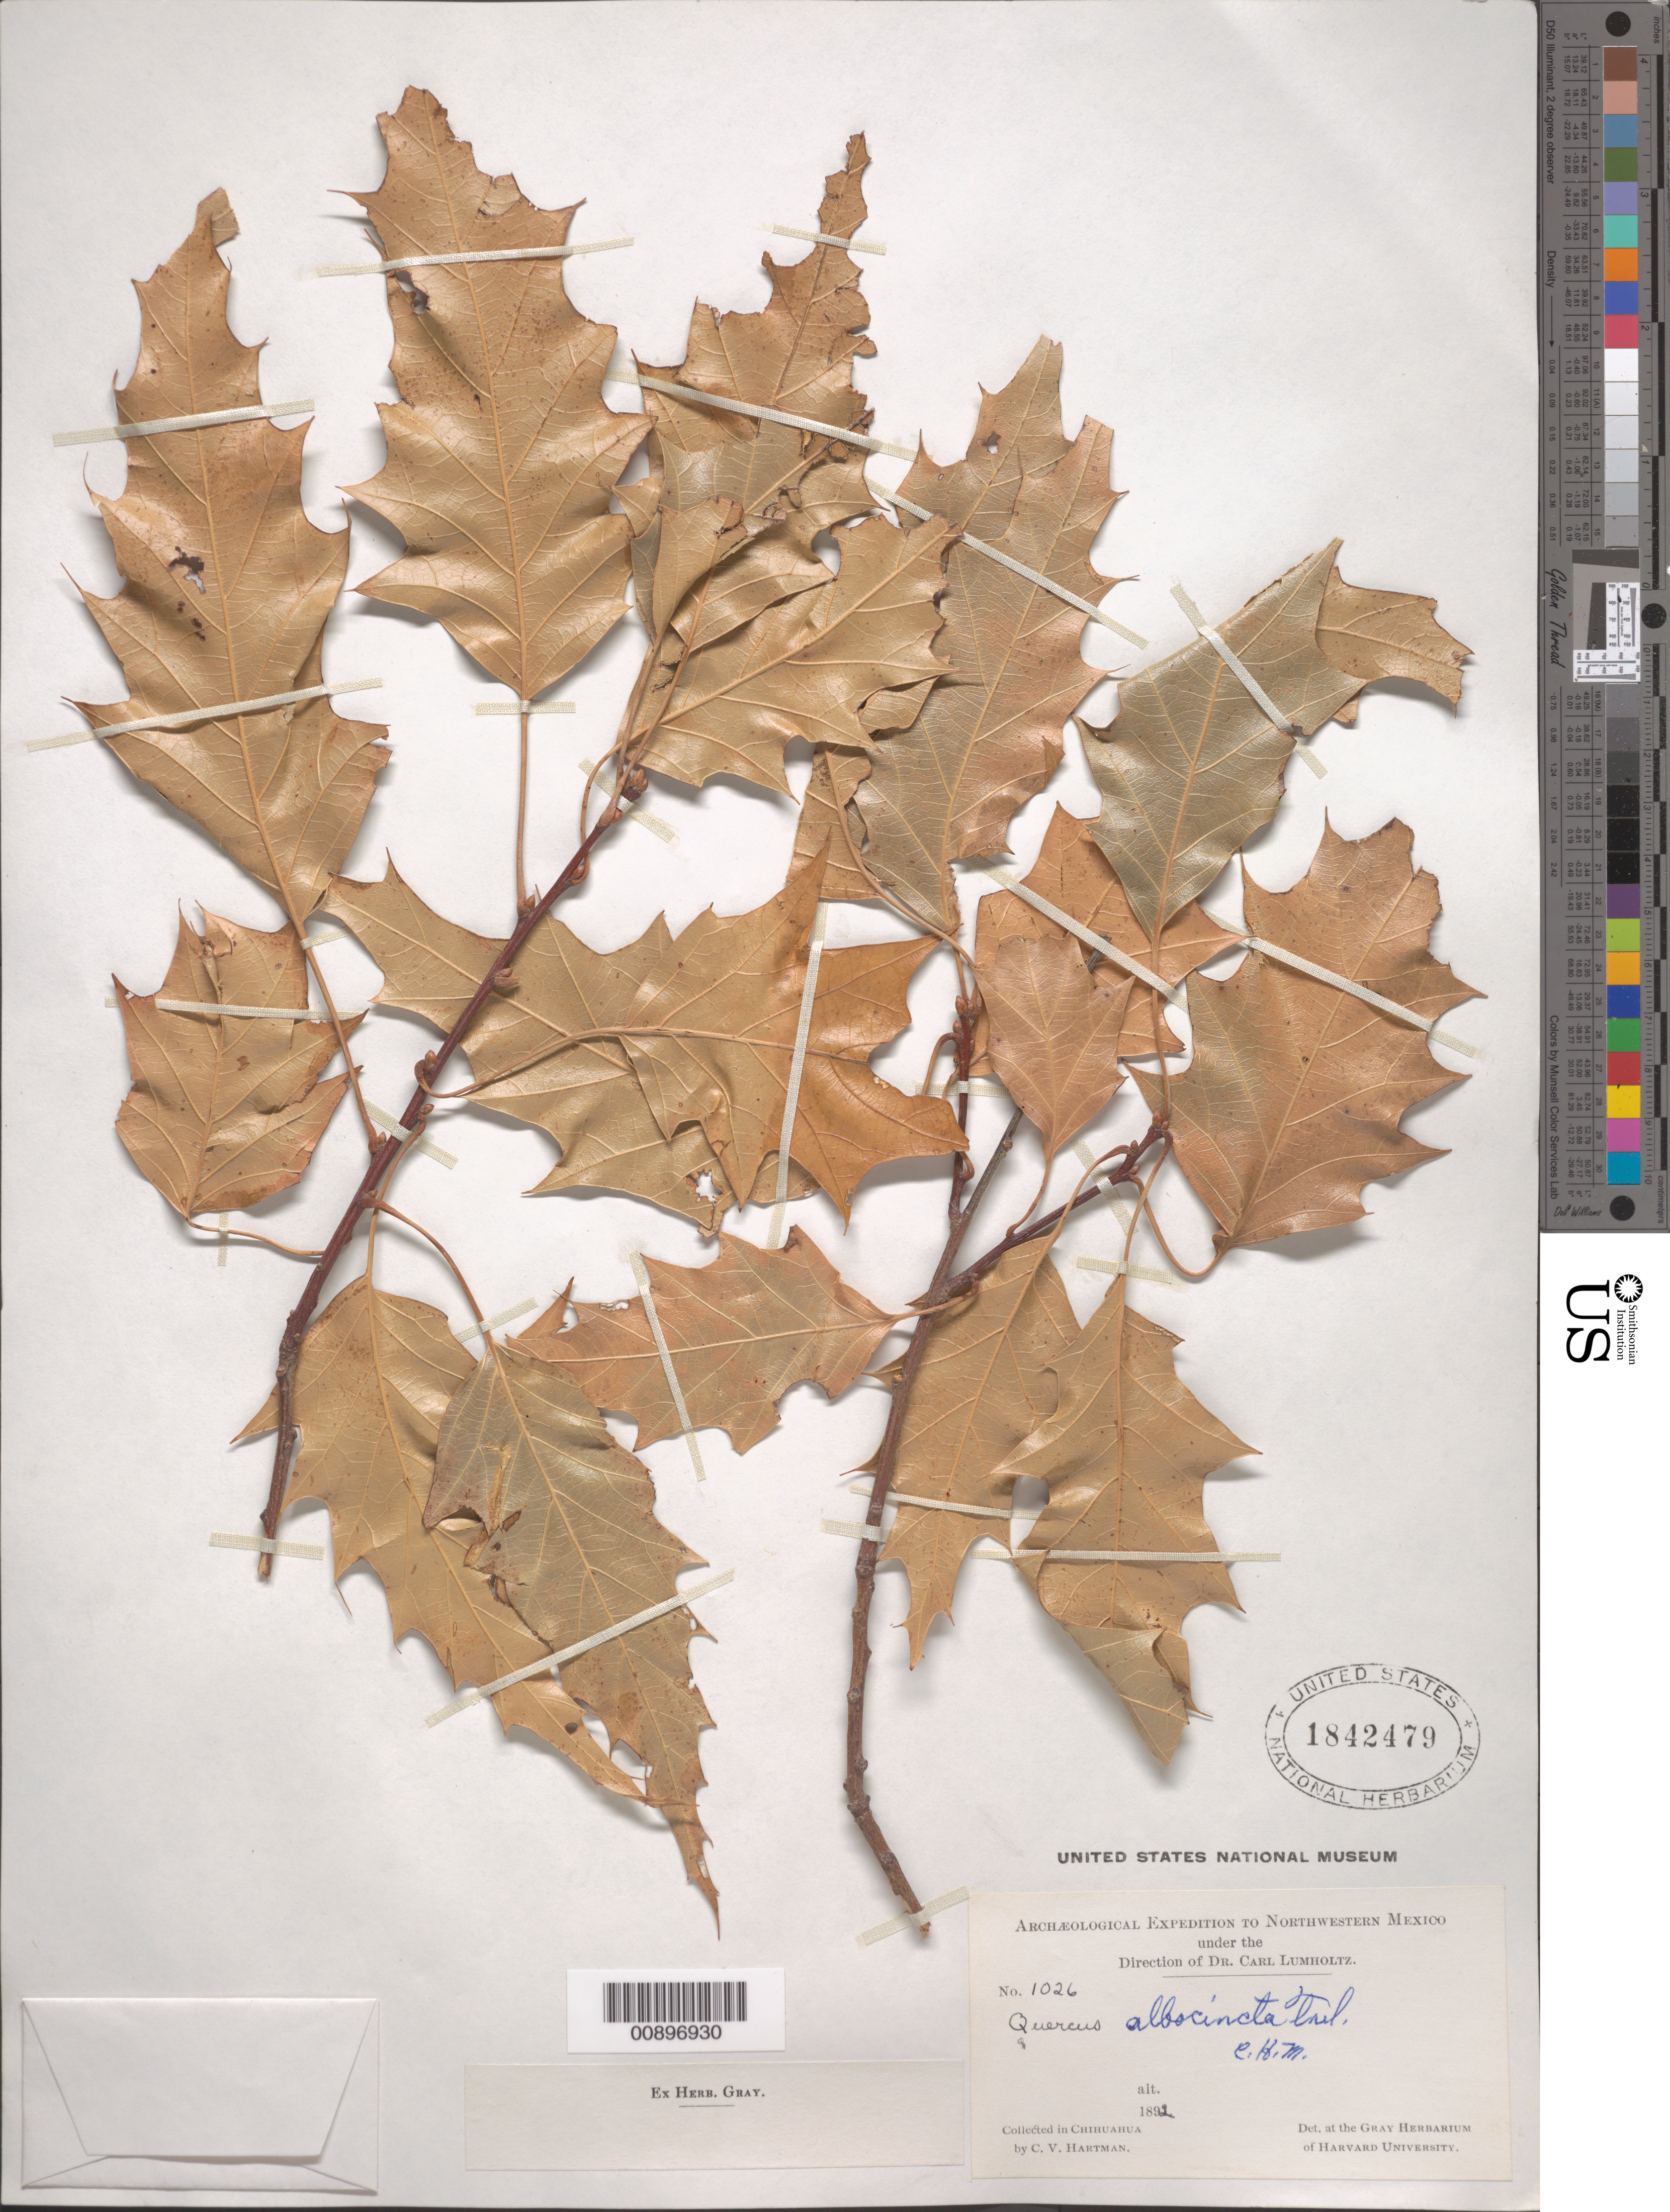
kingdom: Plantae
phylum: Tracheophyta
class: Magnoliopsida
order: Fagales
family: Fagaceae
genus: Quercus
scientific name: Quercus albocincta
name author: Trel.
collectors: C. V. Hartman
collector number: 1026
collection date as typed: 1892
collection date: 1892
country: Mexico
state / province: Chihuahua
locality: Chihuahua.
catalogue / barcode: US 1842479